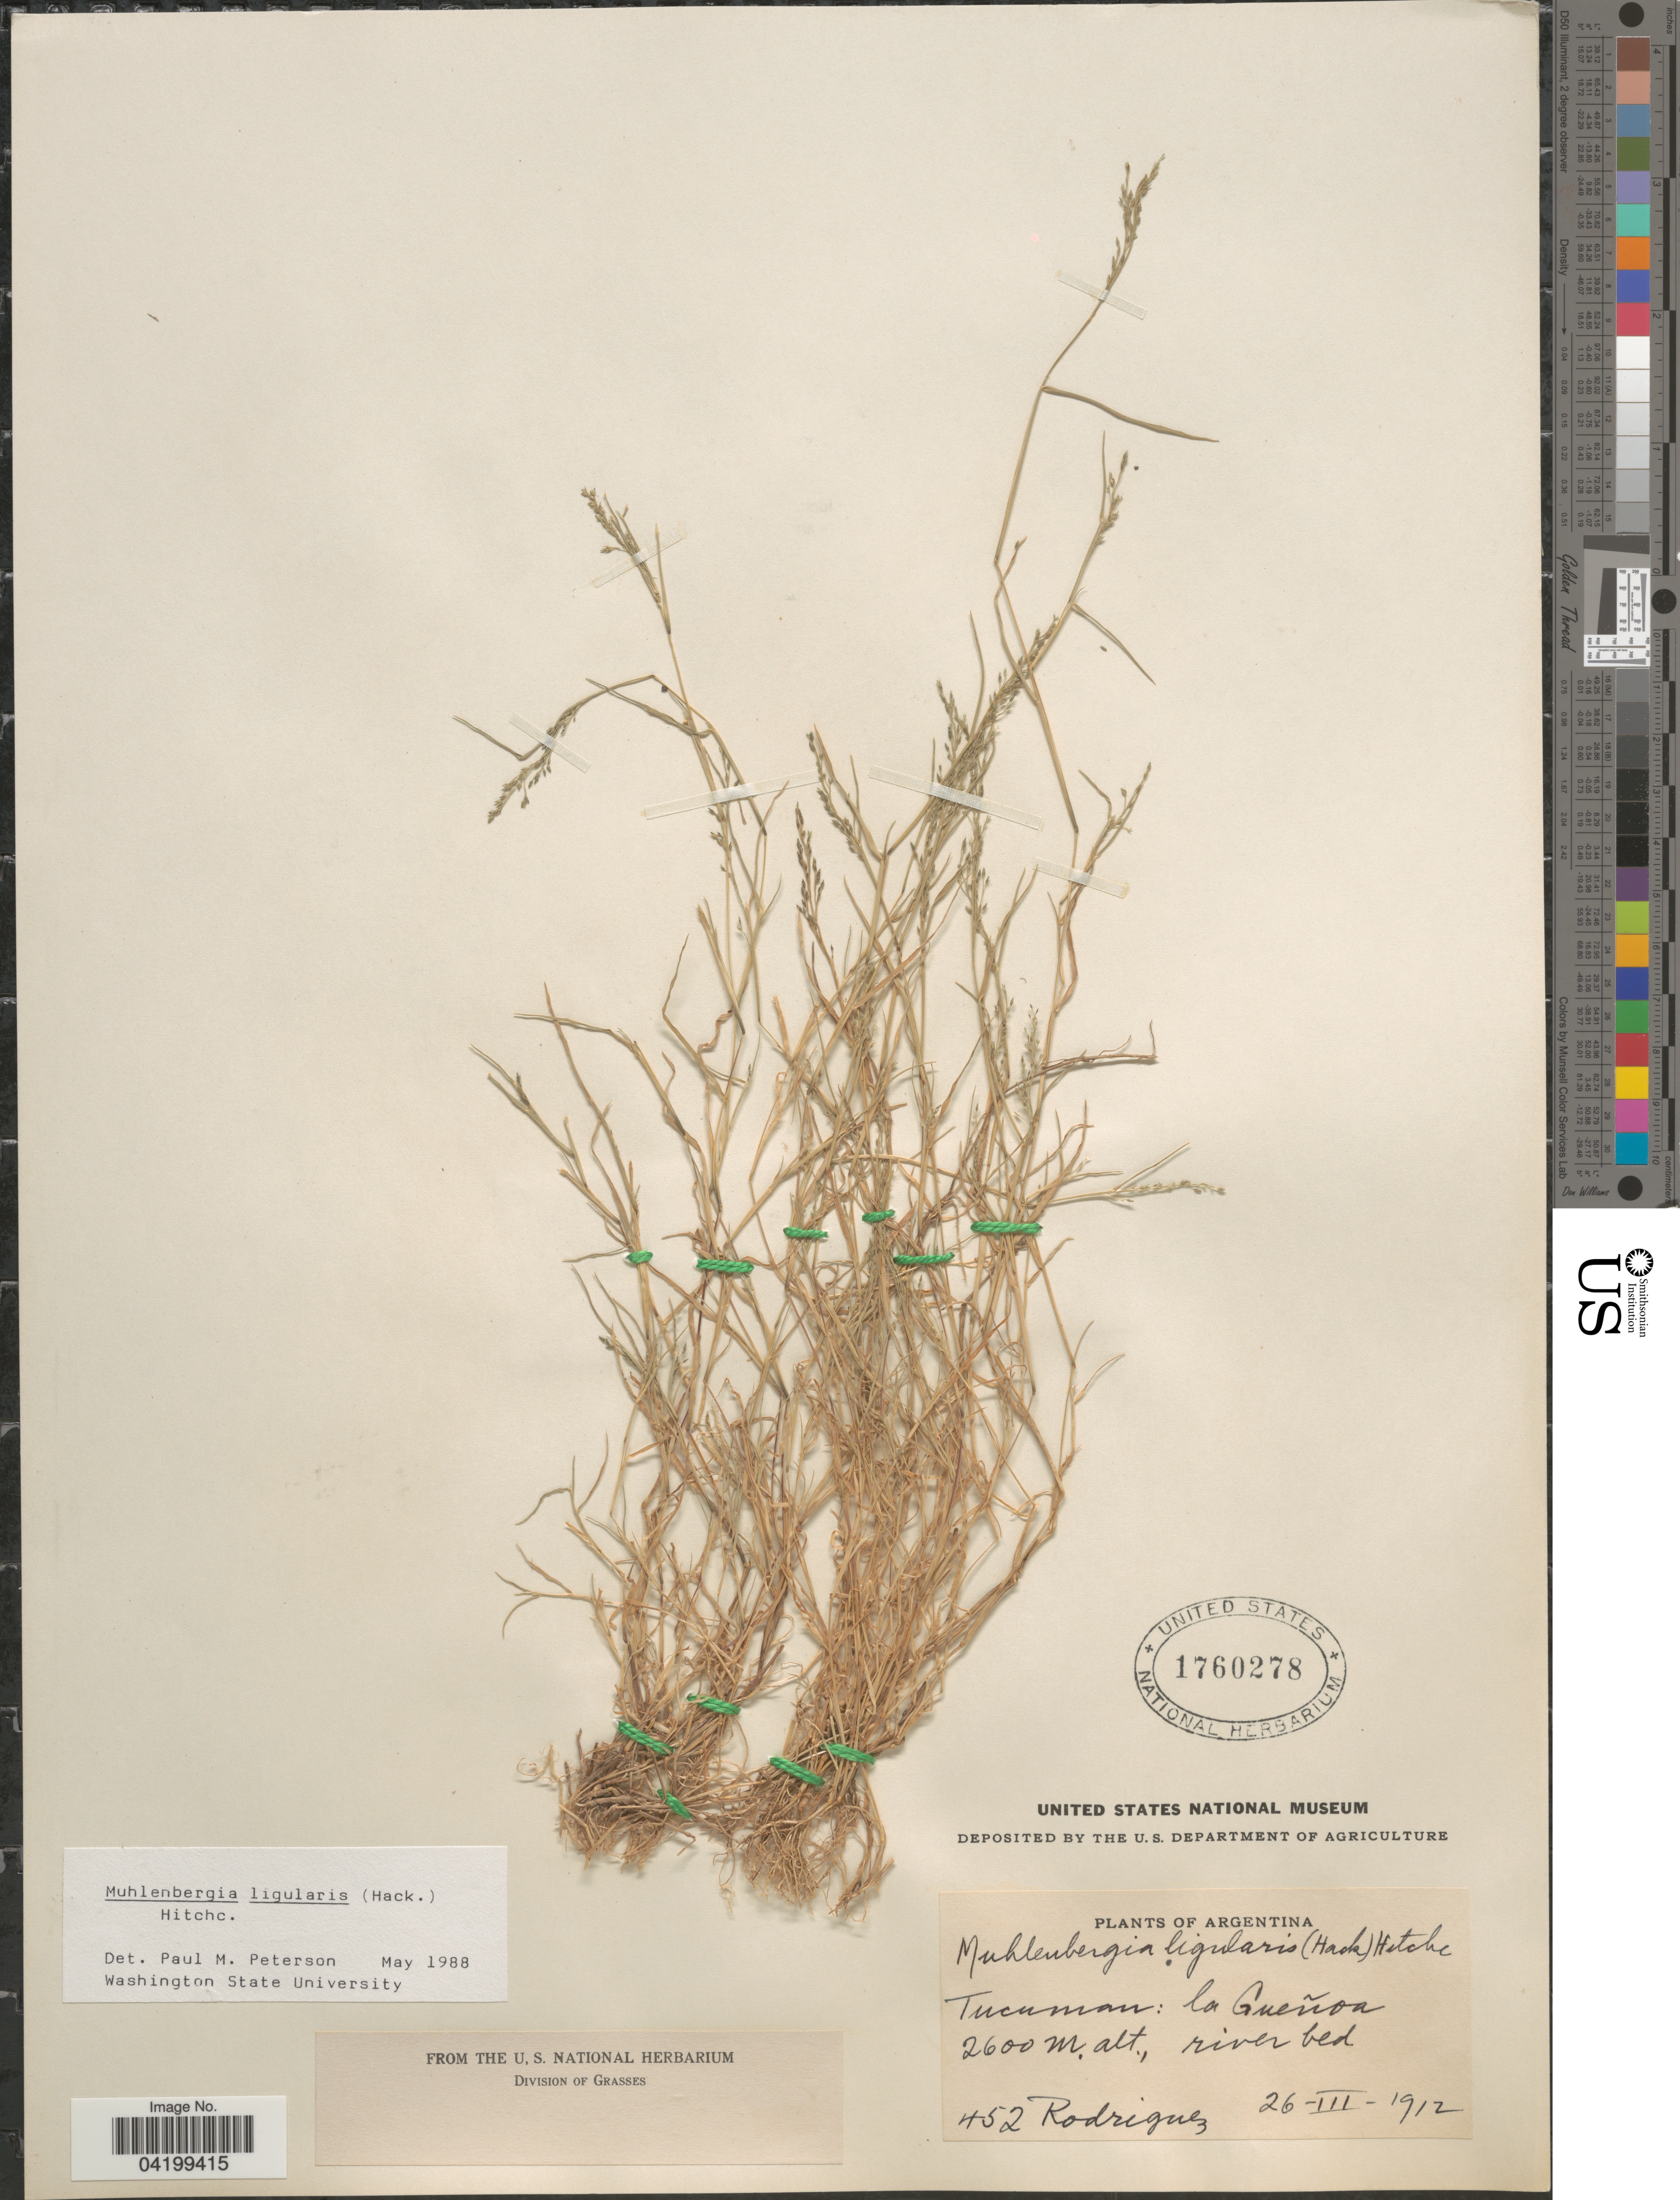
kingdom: Plantae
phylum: Tracheophyta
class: Liliopsida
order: Poales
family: Poaceae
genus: Muhlenbergia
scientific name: Muhlenbergia ligularis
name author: (Hack.) Hitchc.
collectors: Rodriguez, --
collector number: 452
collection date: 1912-03-26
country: Argentina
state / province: Tucuman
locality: La Gueñoa. River bed.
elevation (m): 2600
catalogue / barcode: US 1760278